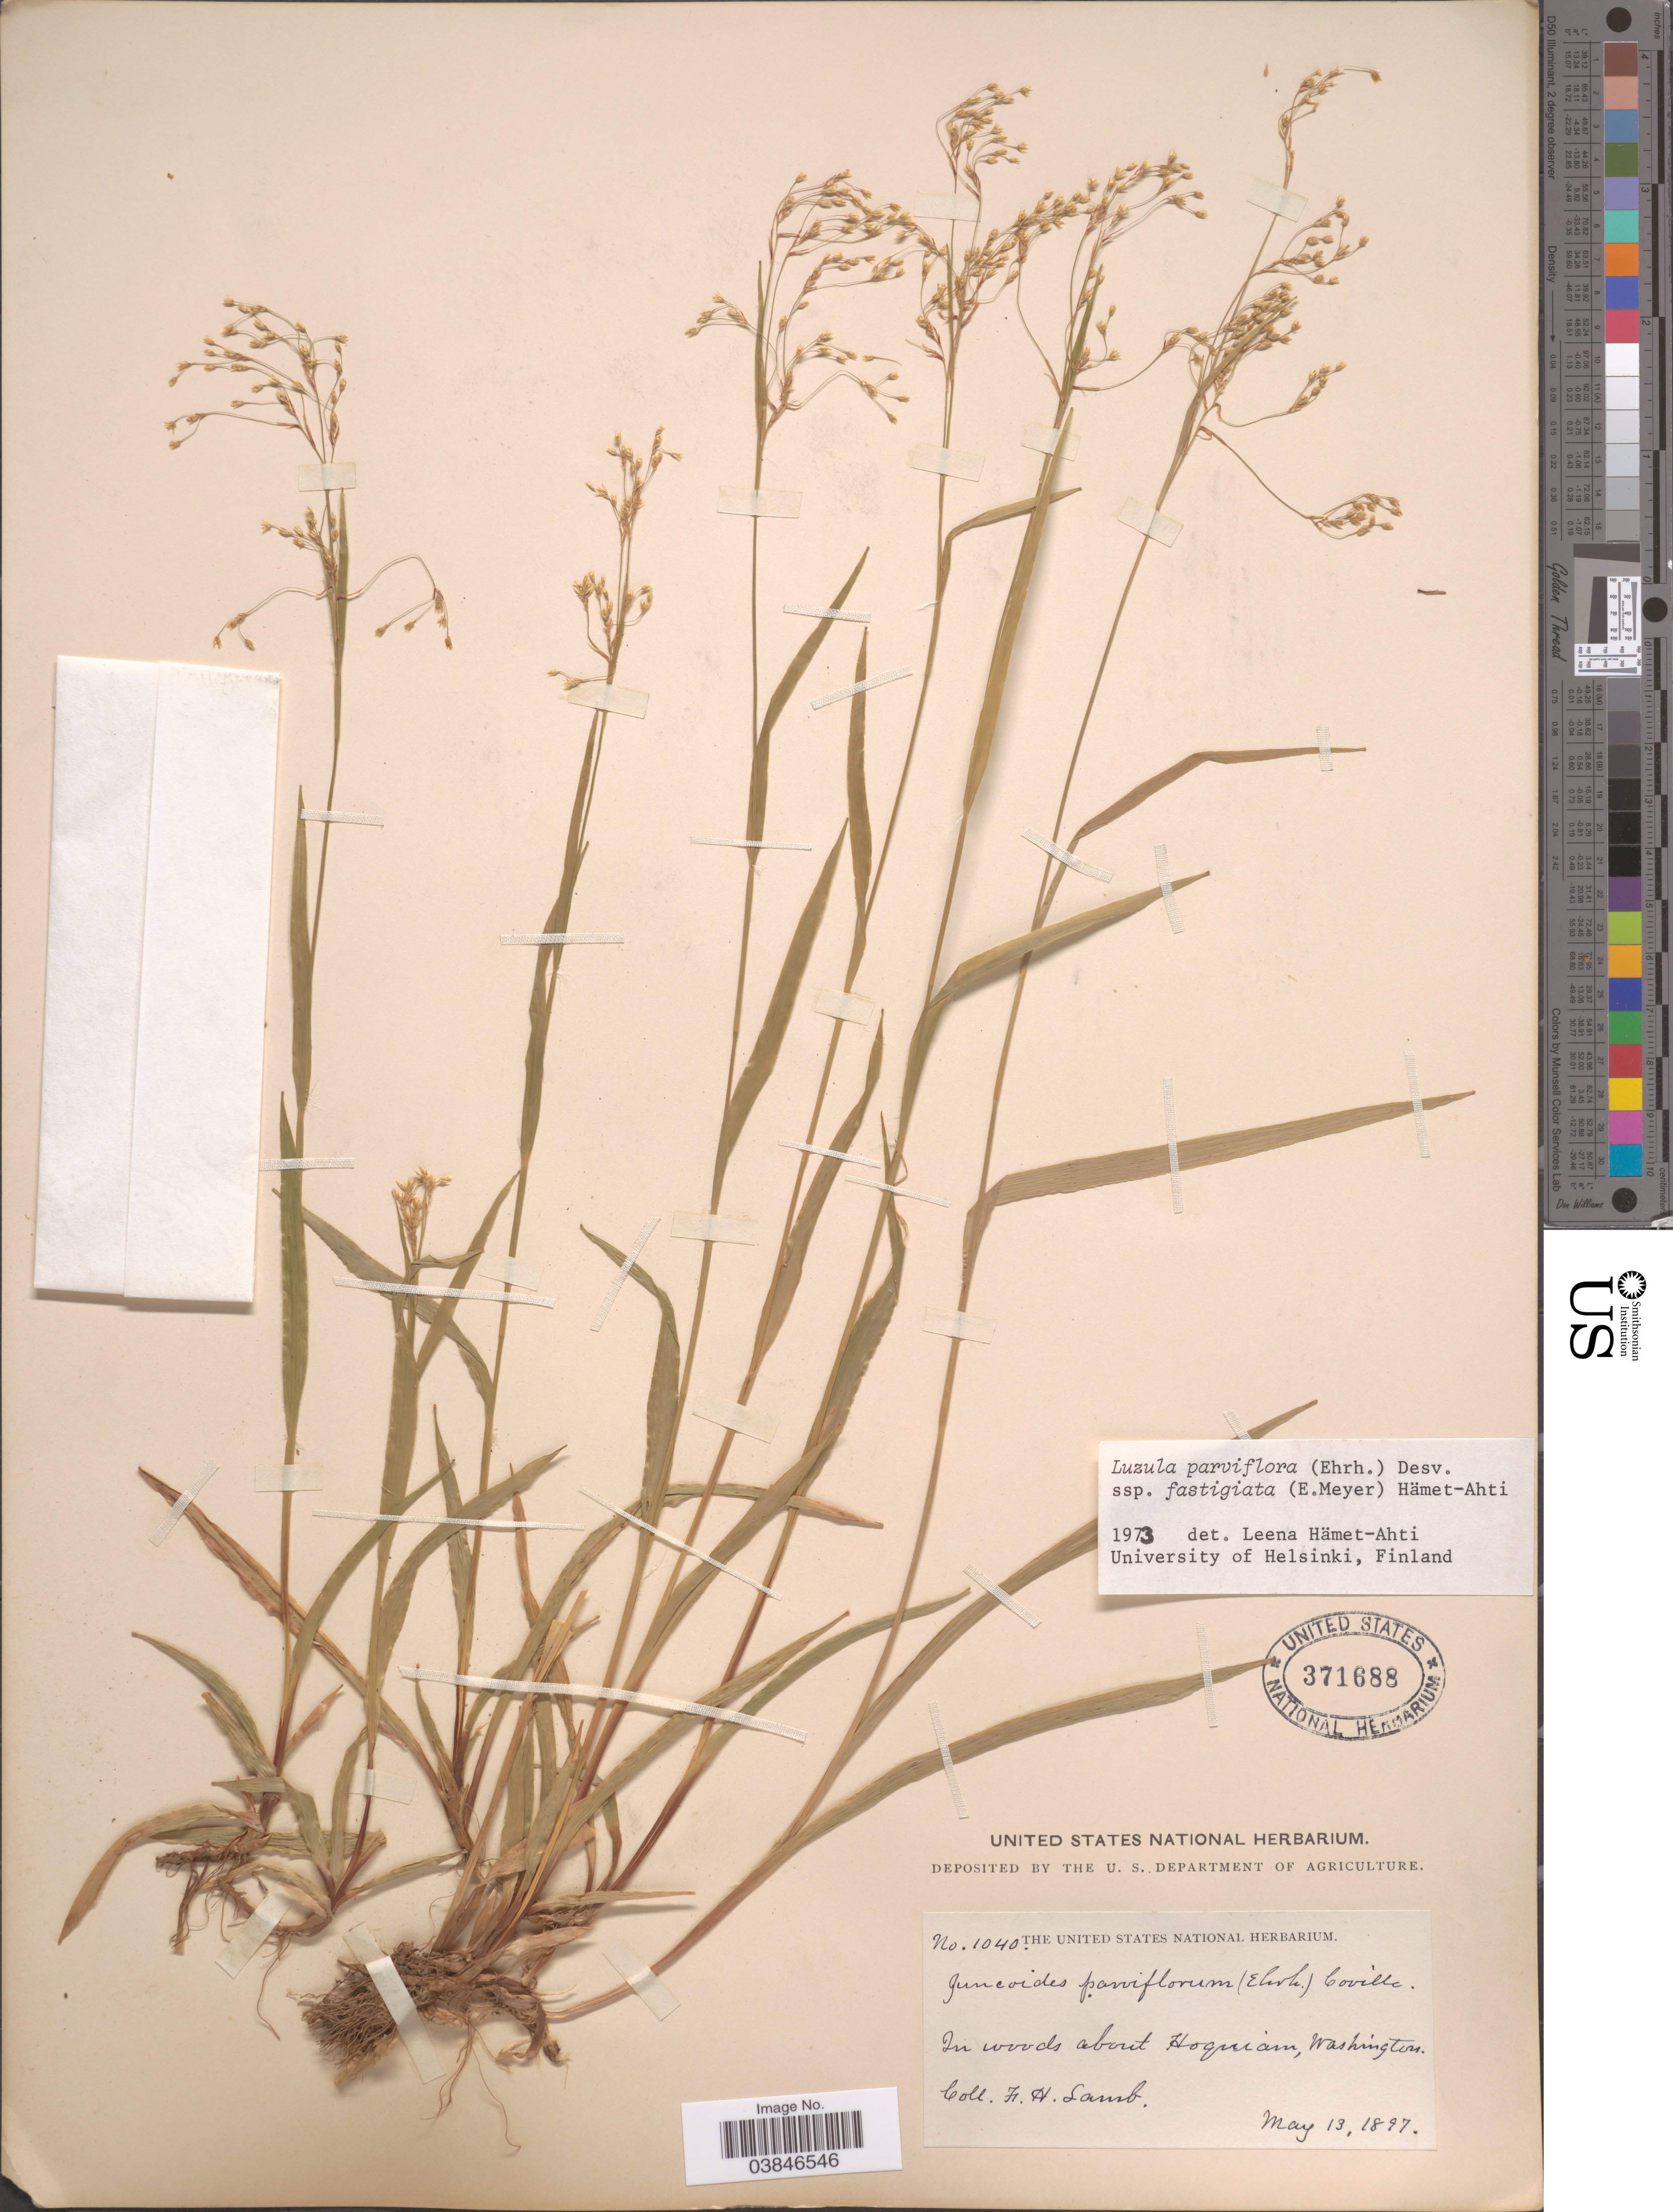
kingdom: Plantae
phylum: Tracheophyta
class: Liliopsida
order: Poales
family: Juncaceae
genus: Luzula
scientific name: Luzula parviflora subsp. fastigiata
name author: Buchenau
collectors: F. H. Lamb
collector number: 1040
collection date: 1897-05-13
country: United States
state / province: Washington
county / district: Grays Harbor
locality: In woods about Hoquiam.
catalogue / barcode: US 371688